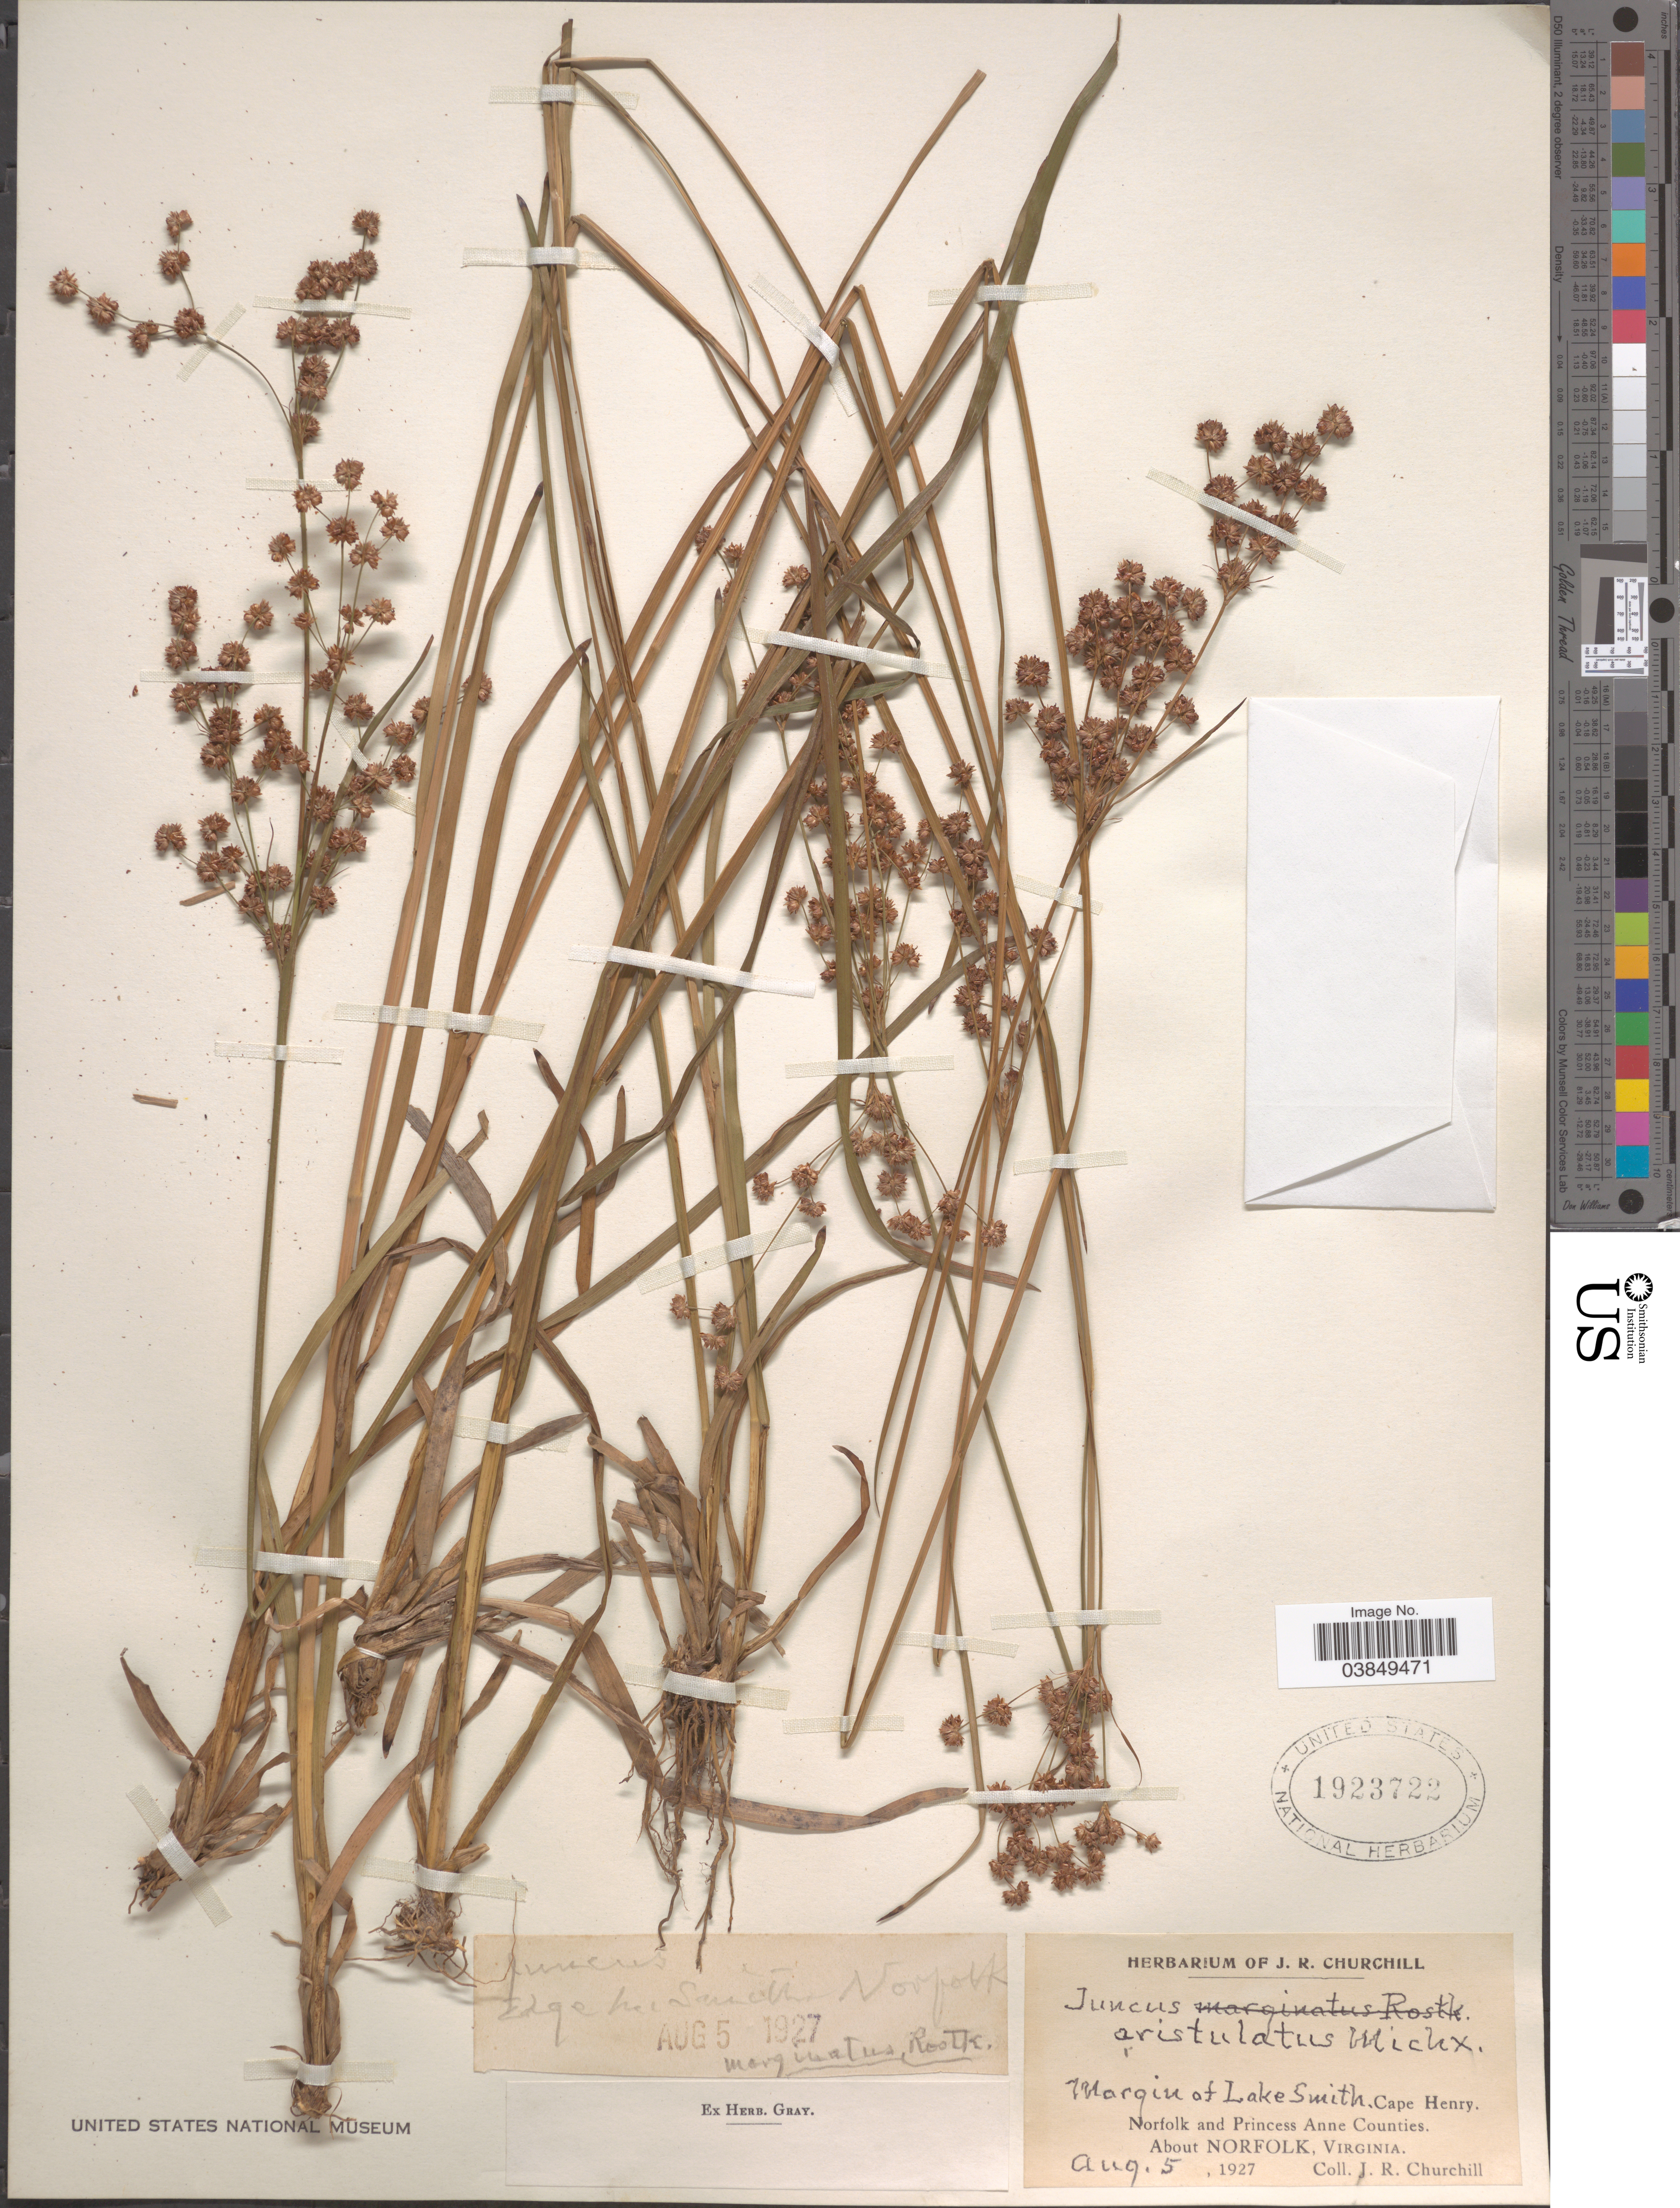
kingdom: Plantae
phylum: Tracheophyta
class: Liliopsida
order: Poales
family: Juncaceae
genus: Juncus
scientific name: Juncus aristulatus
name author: Michx.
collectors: J. Churchill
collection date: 1927-08-05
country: United States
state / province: Virginia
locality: Margin of Lake Smith. Cape Henry. Norfolk and Princess Anne Counties. About Norfolk.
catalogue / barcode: US 1923722